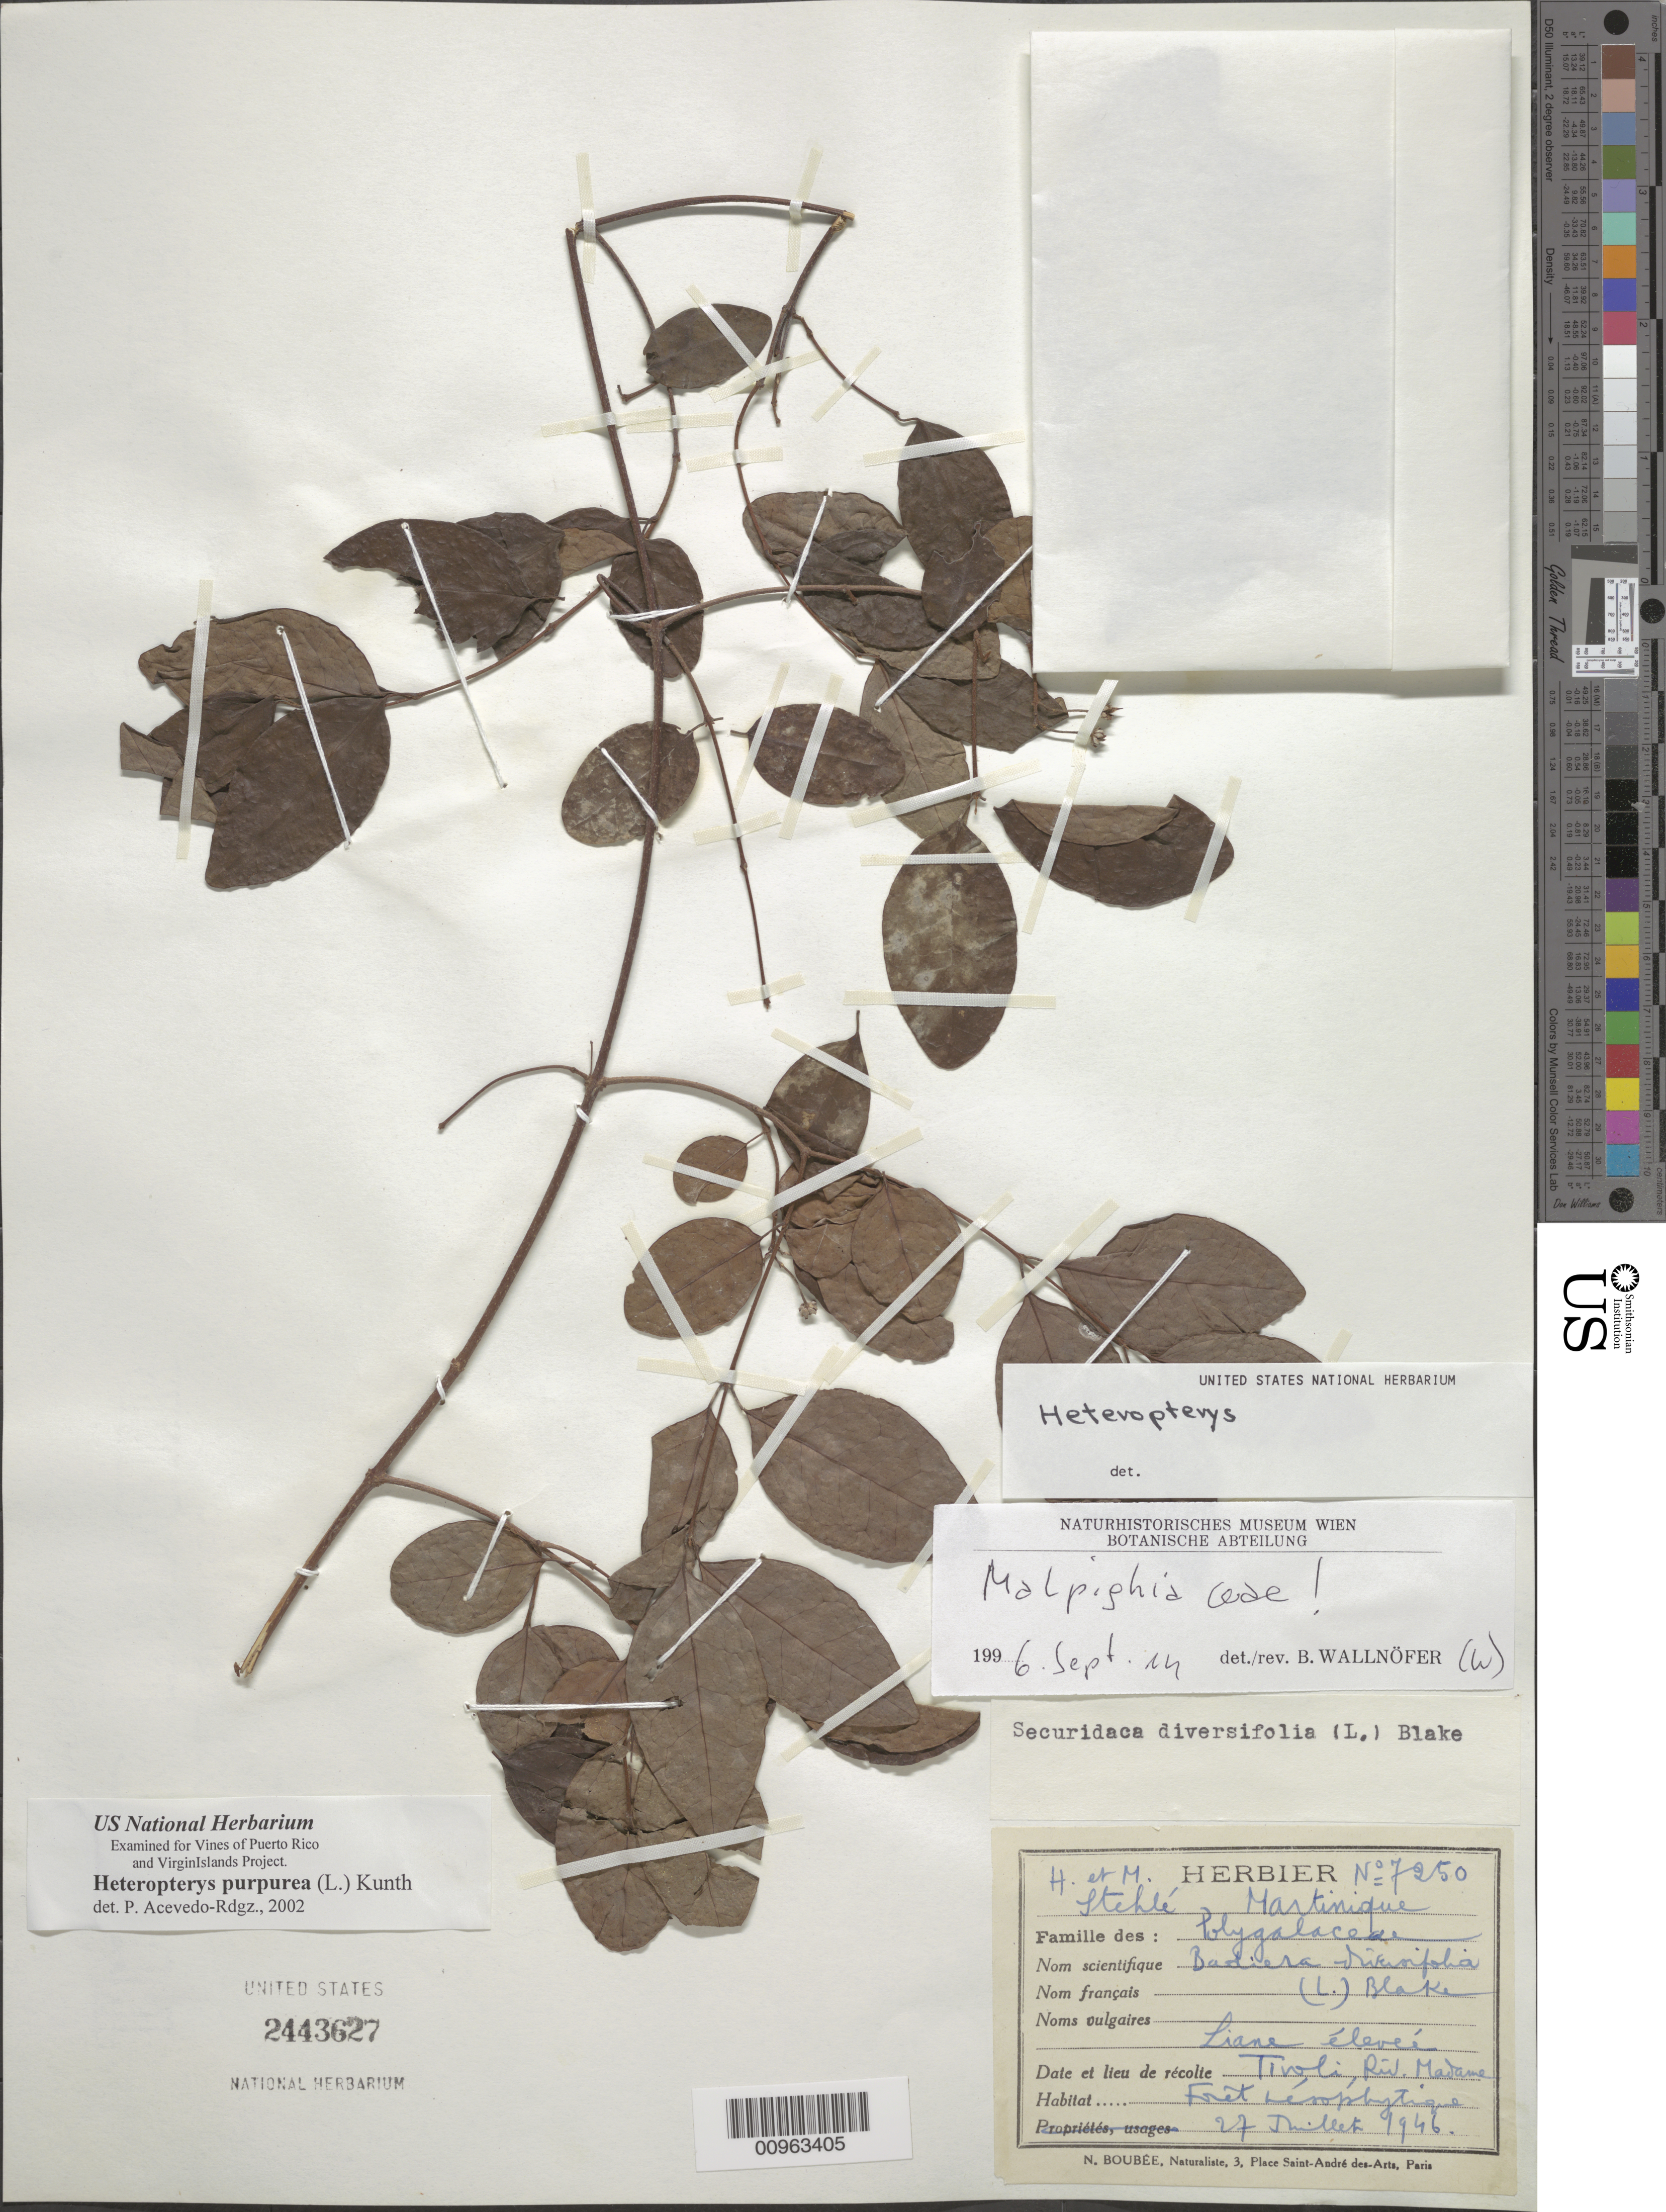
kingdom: Plantae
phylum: Tracheophyta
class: Magnoliopsida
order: Malpighiales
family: Malpighiaceae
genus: Heteropterys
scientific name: Heteropterys purpurea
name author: (L.) Kunth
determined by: Acevedo-Rodríguez, P., (BOT), Smithsonian Institution - National Museum of Natural History (UNITED STATES)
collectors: H. Stehlé & M. Stehlé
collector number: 7250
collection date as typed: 27 Jul 1946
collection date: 1946-07-27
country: Martinique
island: Martinique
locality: Tivoli, Riv. Madame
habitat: Fôret mésophytique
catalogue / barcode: US 2443627